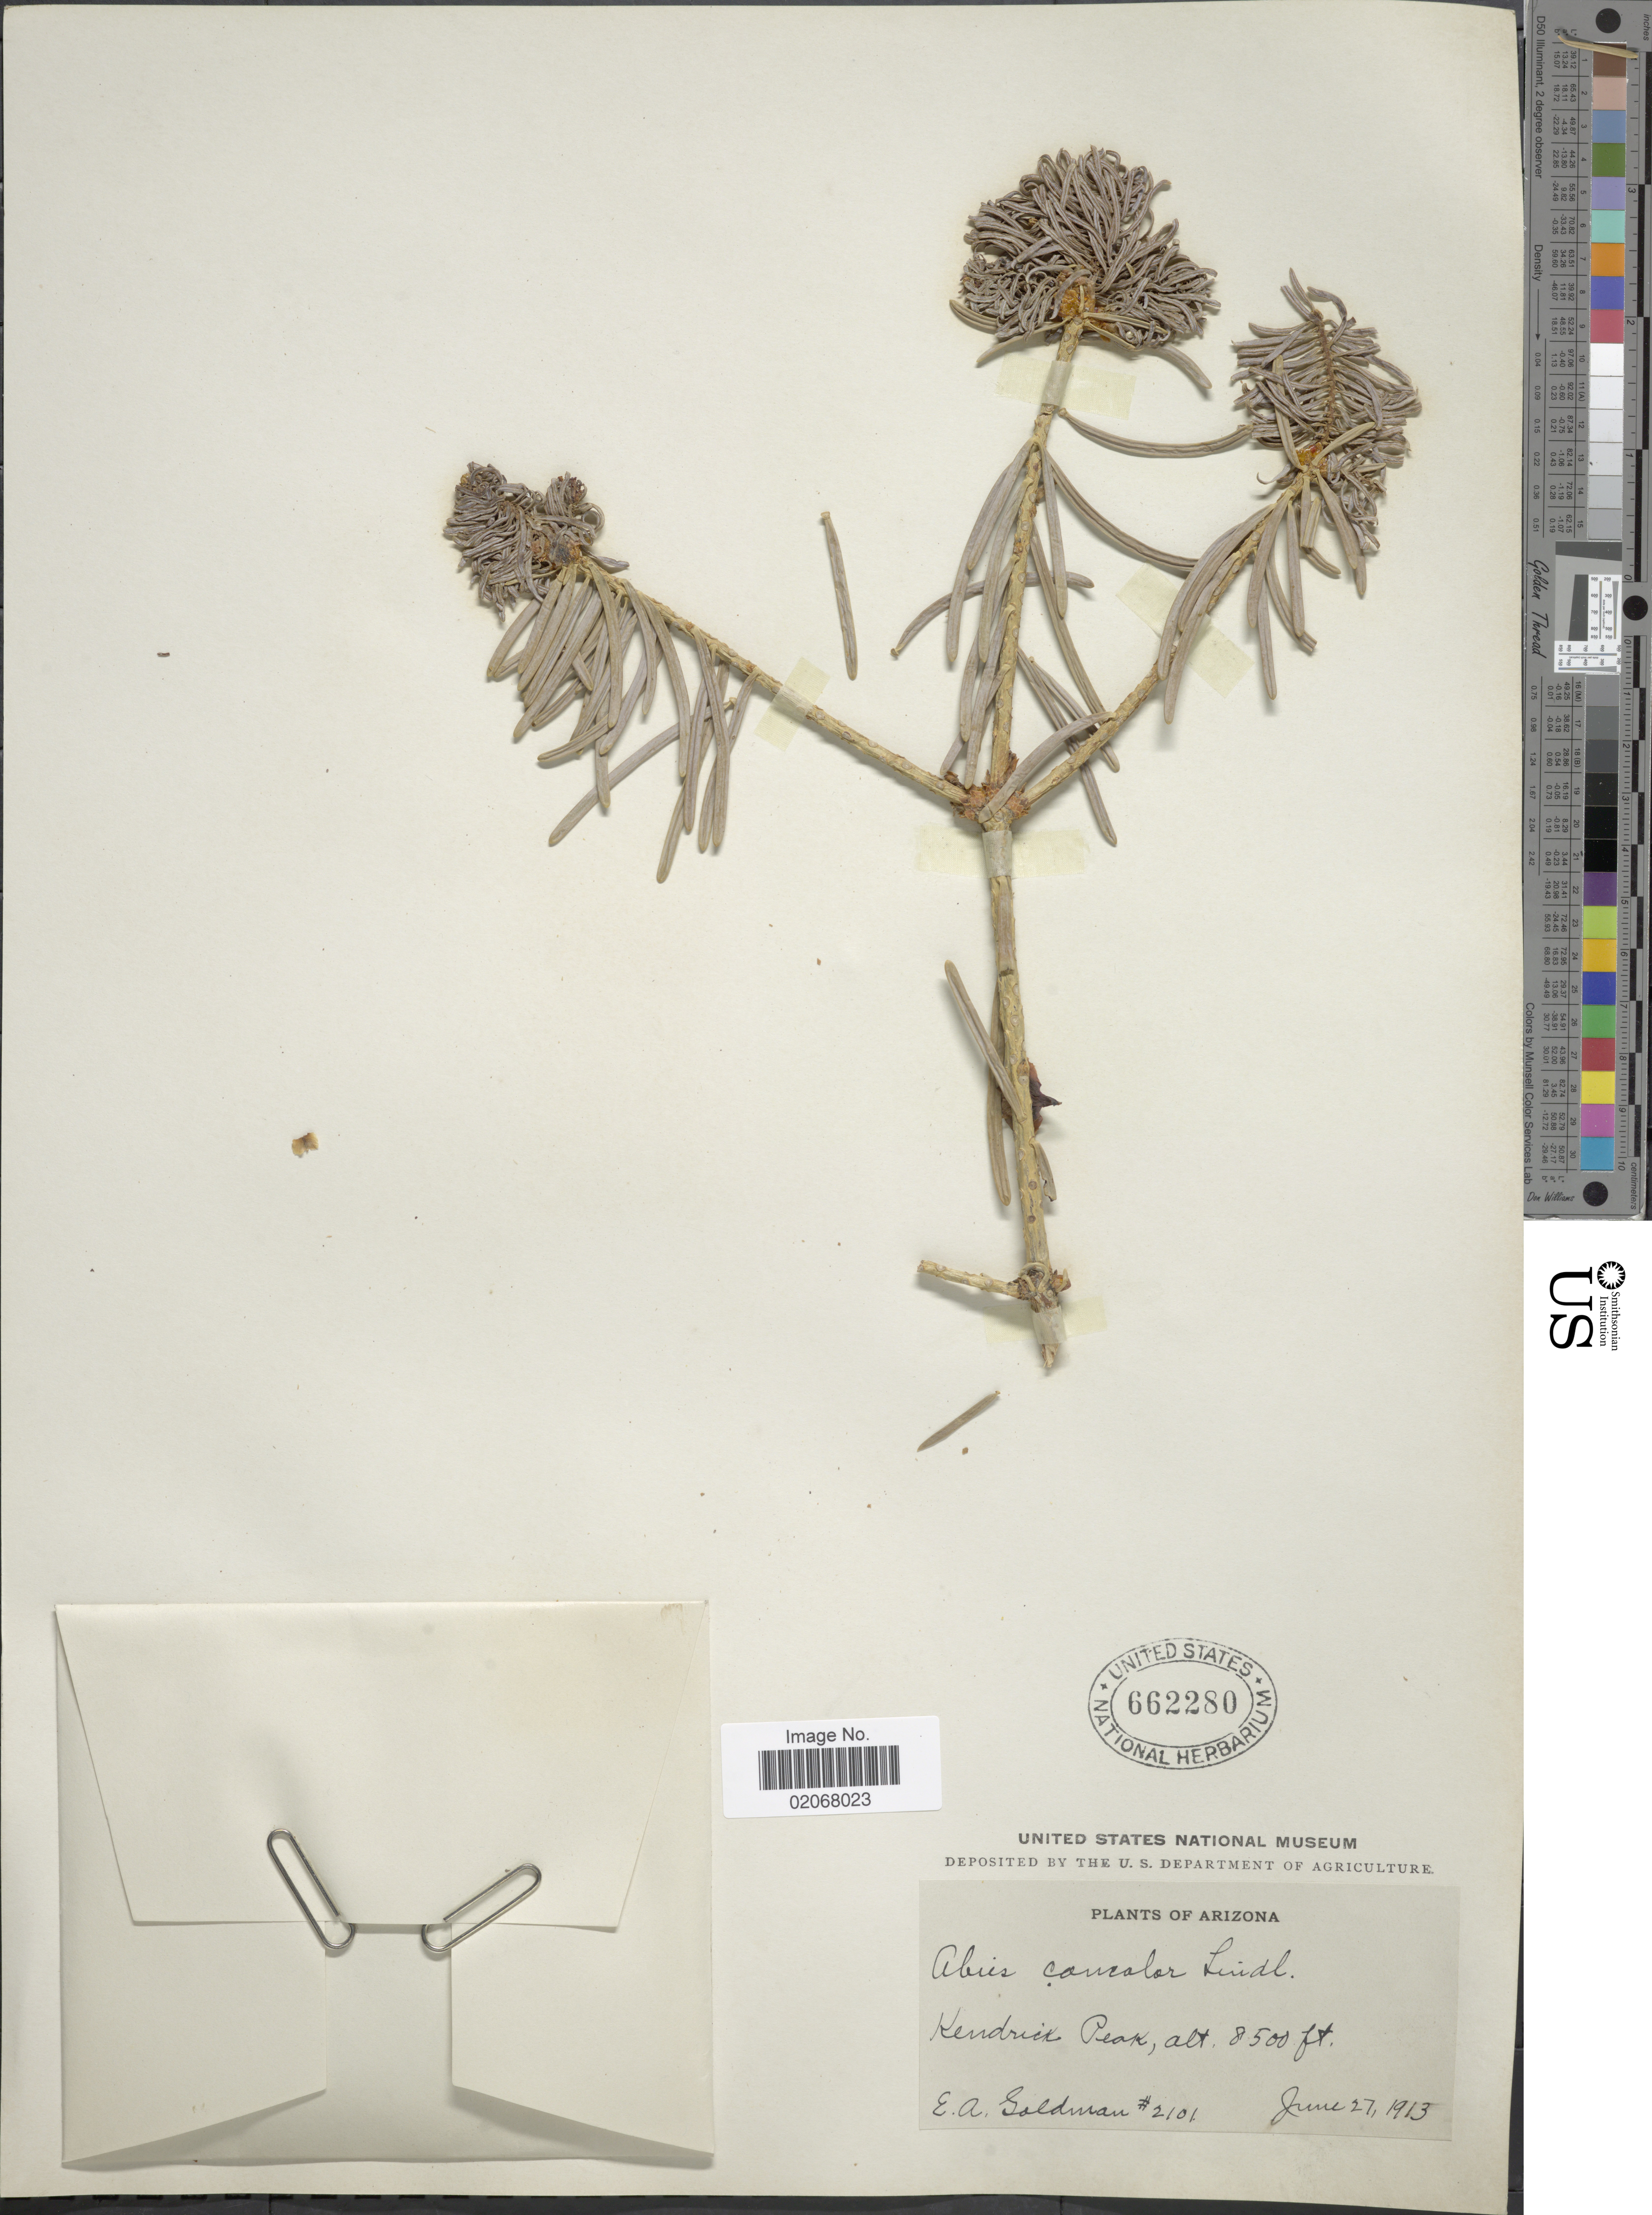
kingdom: Plantae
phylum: Tracheophyta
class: Pinopsida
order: Pinales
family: Pinaceae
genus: Abies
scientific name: Abies concolor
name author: (Gordon & Glend.) Lindl. ex Hildebr.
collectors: E. A. Goldman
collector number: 2101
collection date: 1913-06-27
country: United States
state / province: Arizona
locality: Kendrick peak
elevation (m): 2591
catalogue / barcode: US 662280